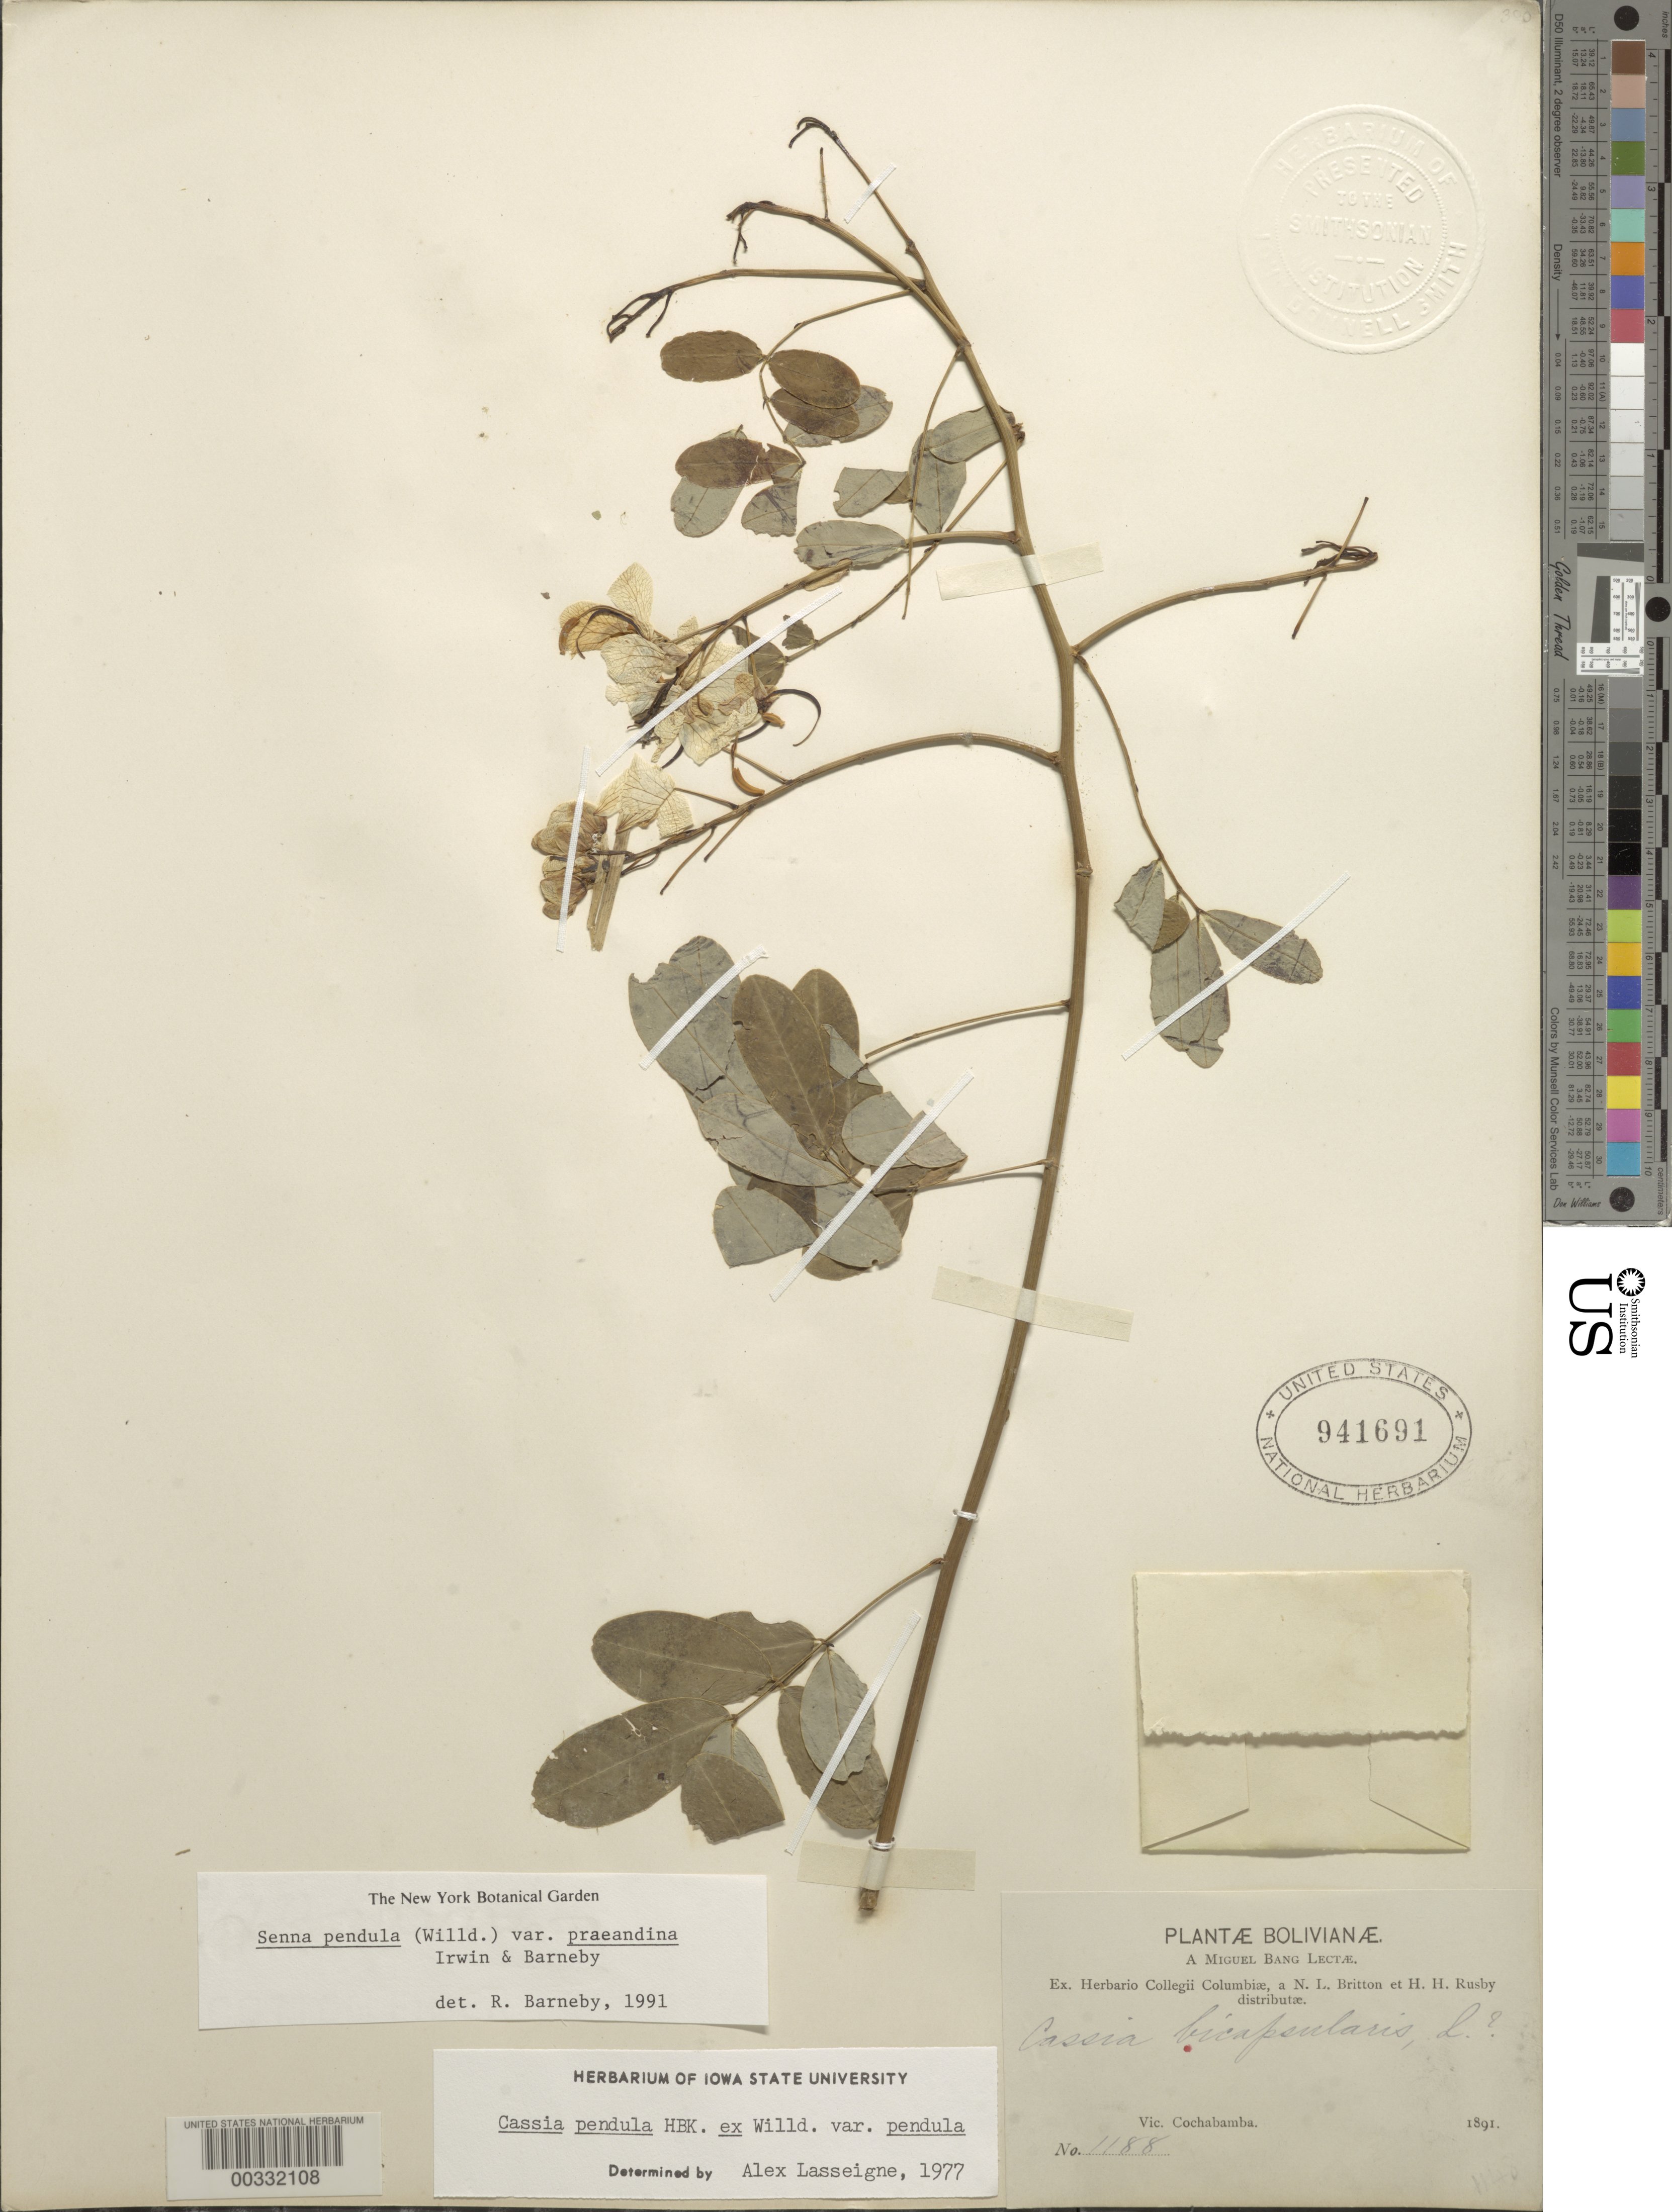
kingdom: Plantae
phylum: Tracheophyta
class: Magnoliopsida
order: Fabales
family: Fabaceae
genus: Senna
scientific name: Senna pendula var. praeandina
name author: H.S. Irwin & Barneby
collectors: M. Bang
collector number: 1188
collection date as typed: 1891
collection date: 1891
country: Bolivia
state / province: Cochabamba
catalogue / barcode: US 941691